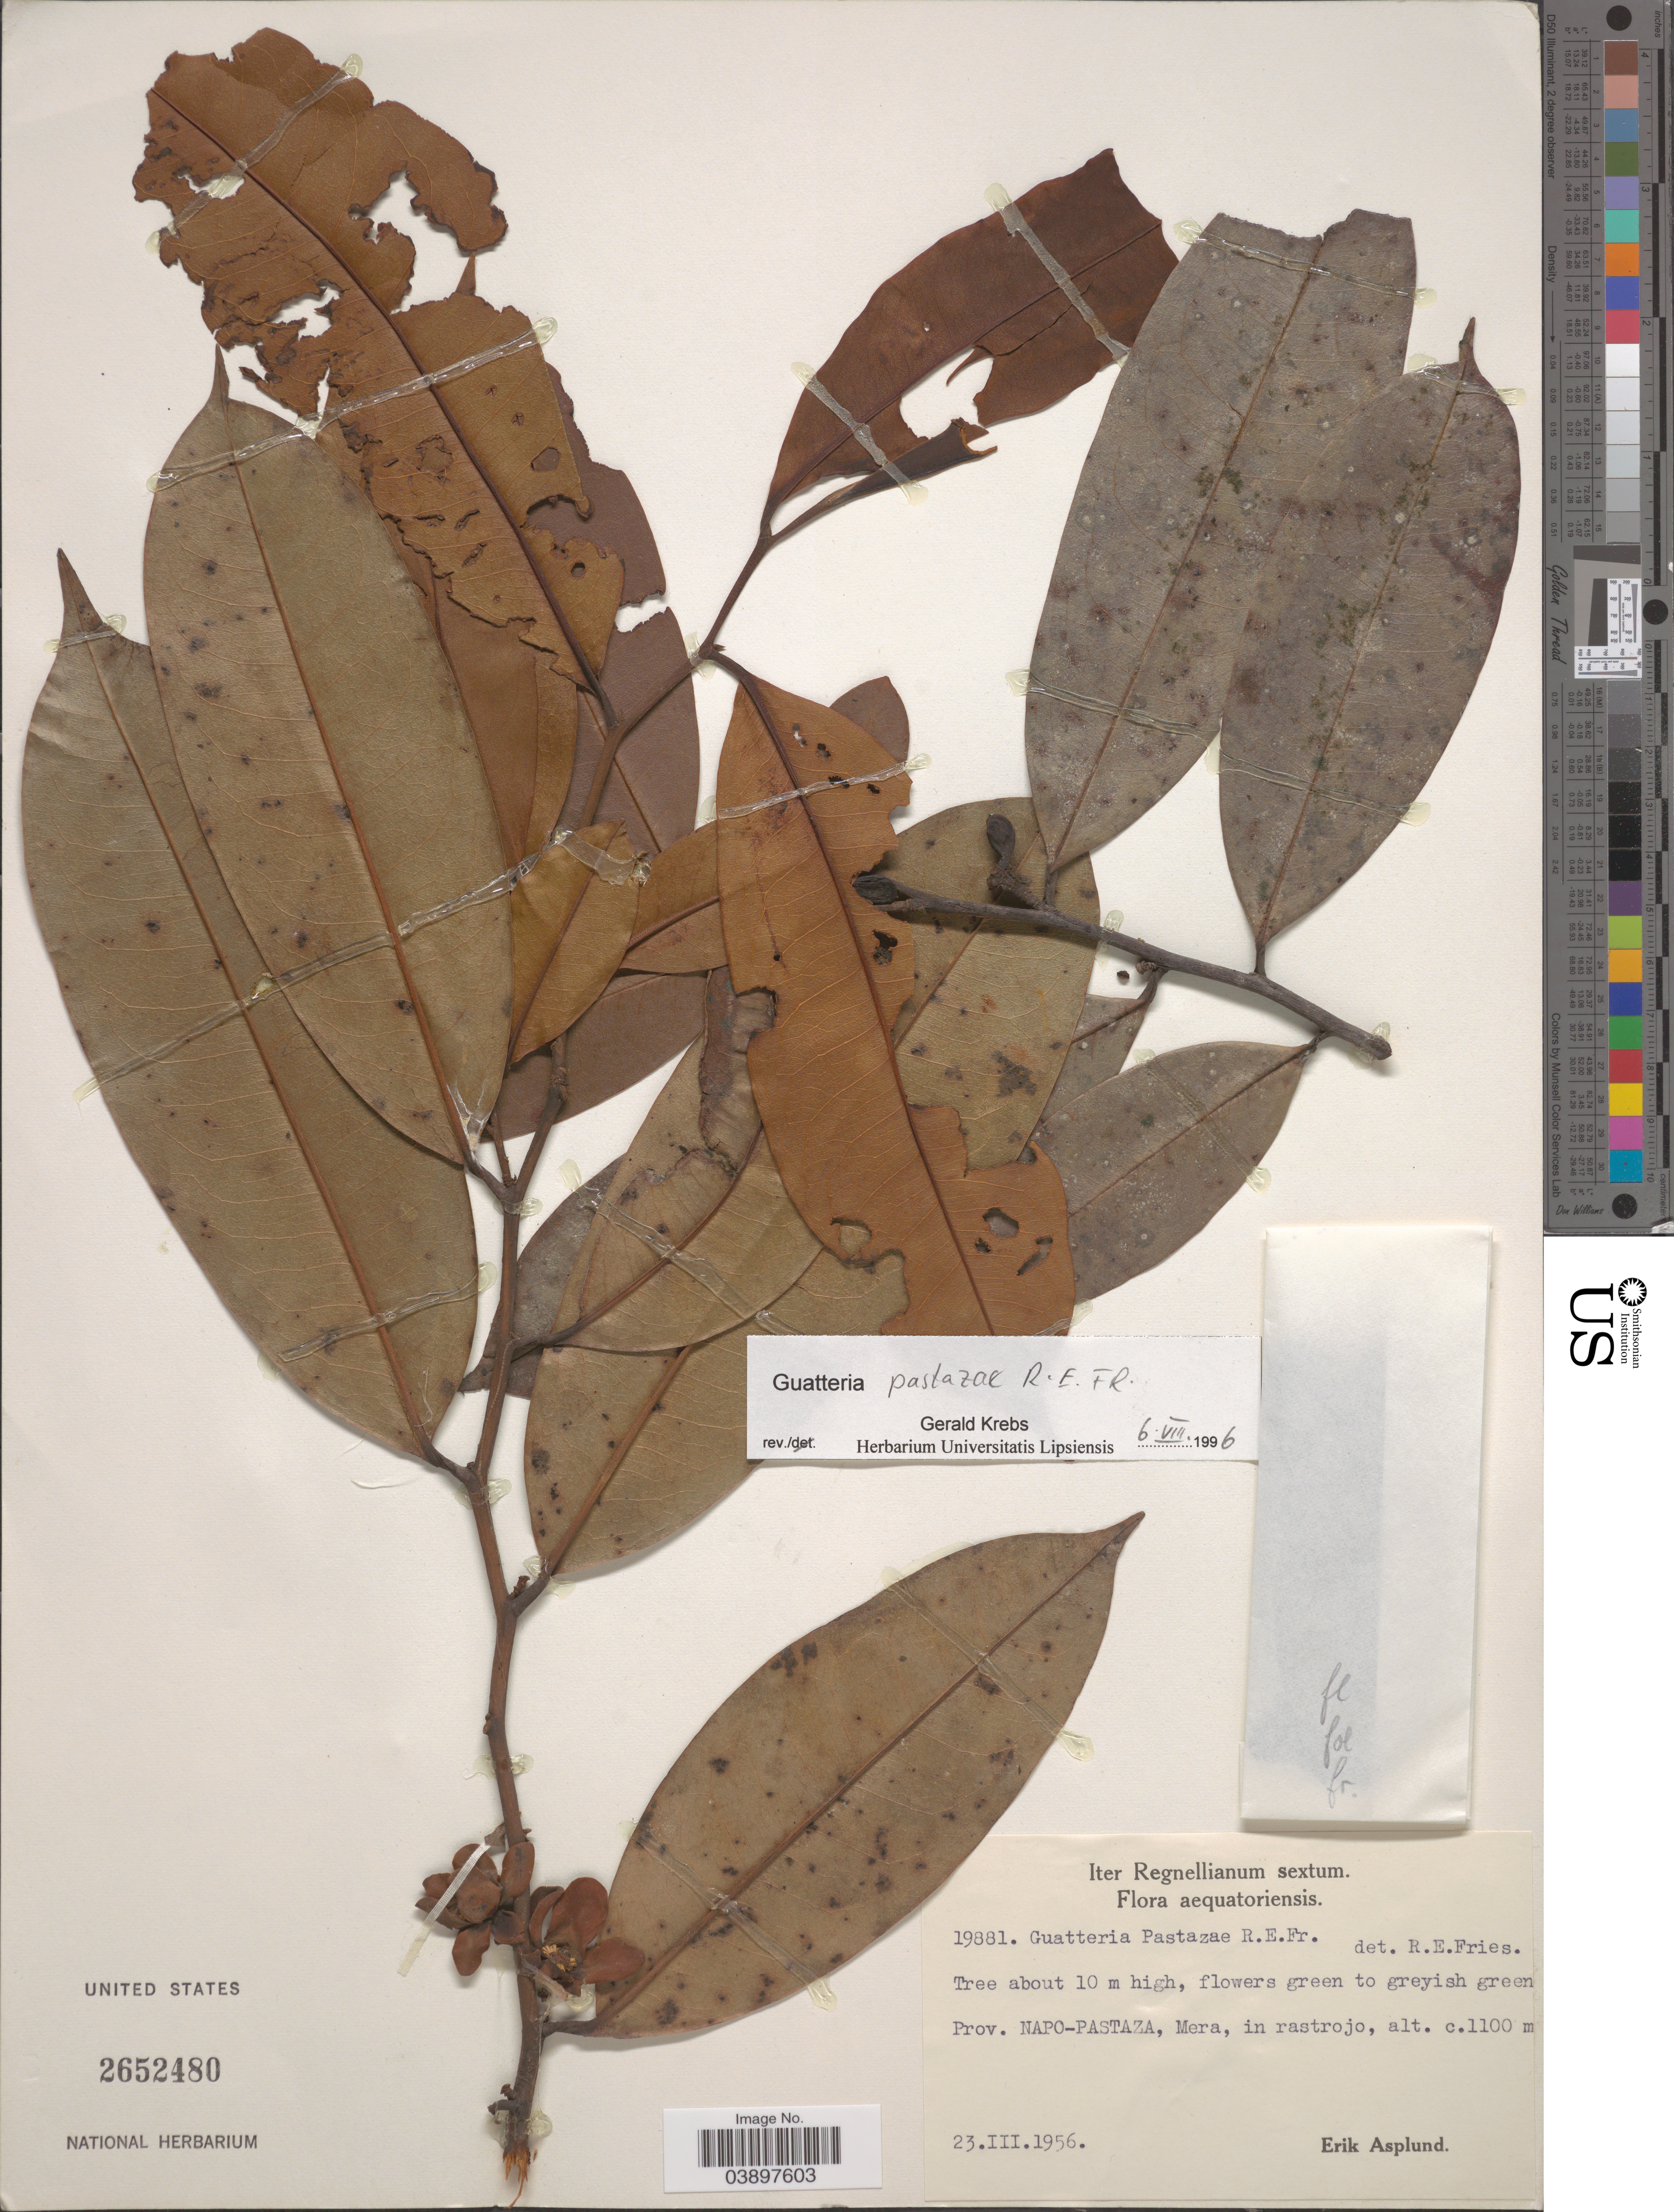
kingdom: Plantae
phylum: Tracheophyta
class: Magnoliopsida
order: Magnoliales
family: Annonaceae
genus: Guatteria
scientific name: Guatteria pastazae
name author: R.E. Fr.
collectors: E. Asplund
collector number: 19881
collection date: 1956-03-23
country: Ecuador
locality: Aequatoriensis. Prov. Napo-Pastaza, Mera, in rastrojo.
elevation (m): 1100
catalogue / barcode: US 2652480